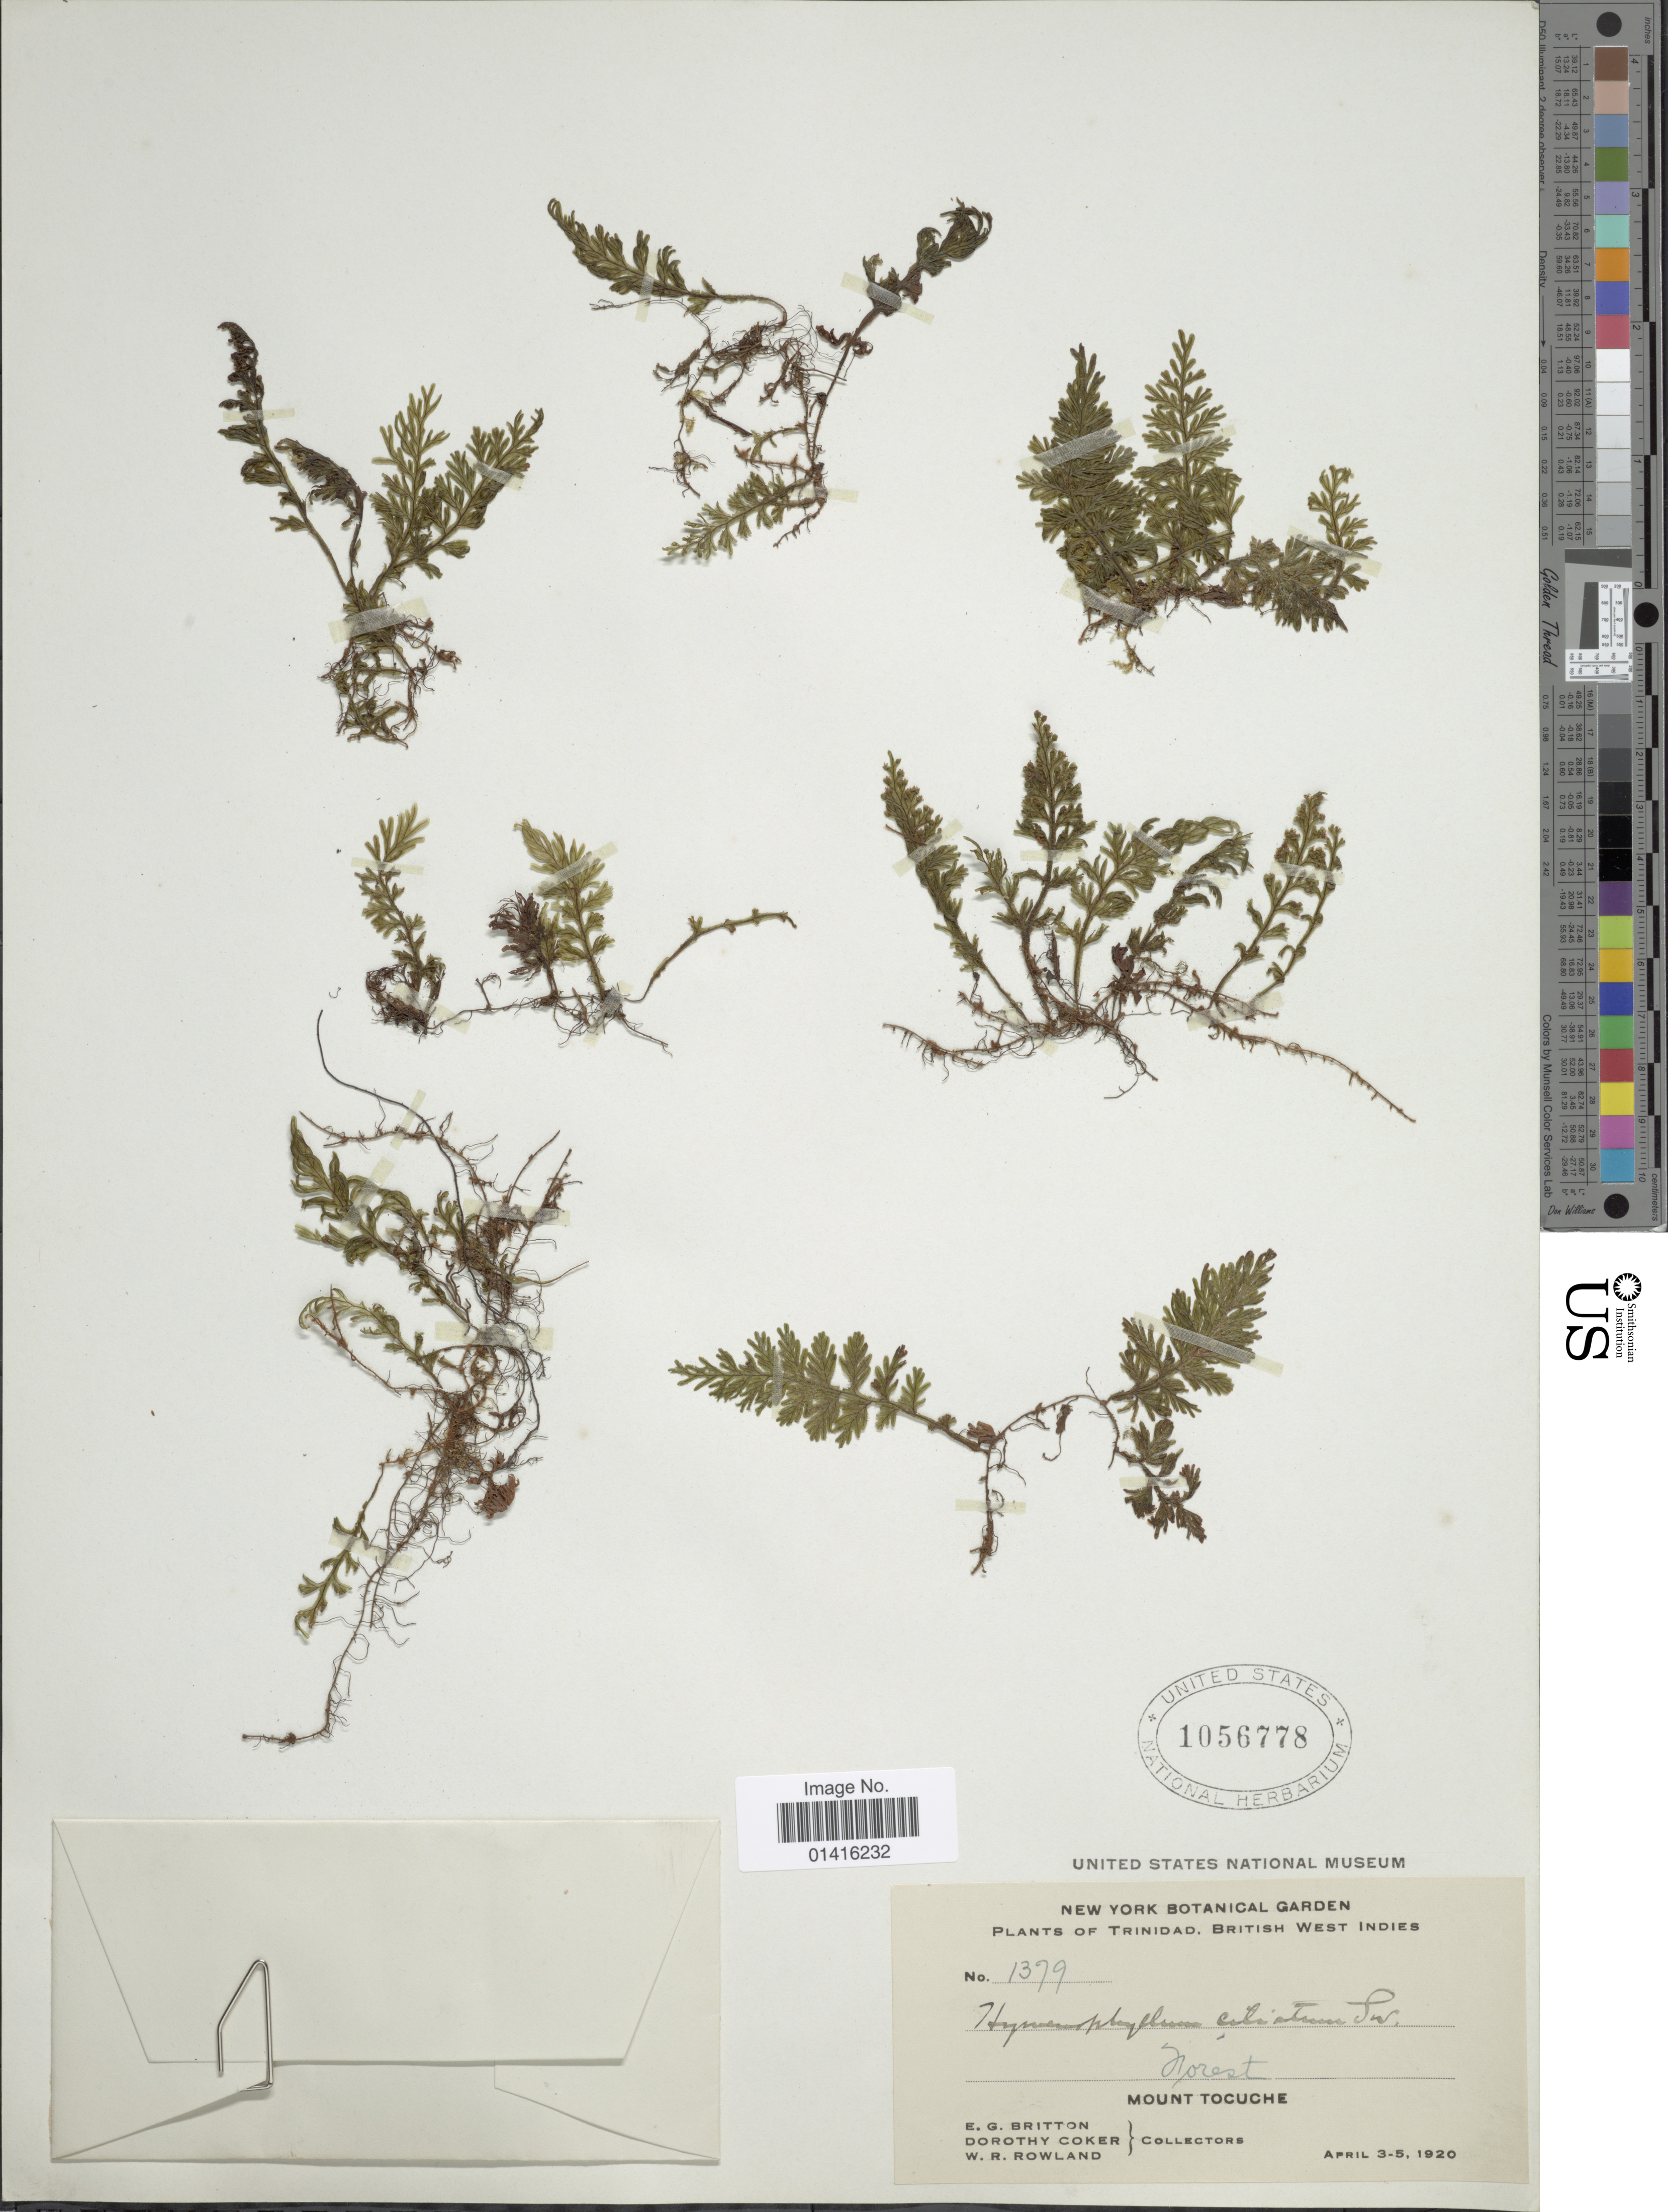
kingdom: Plantae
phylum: Tracheophyta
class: Polypodiopsida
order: Hymenophyllales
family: Hymenophyllaceae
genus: Hymenophyllum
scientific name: Hymenophyllum hirsutum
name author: (L.) Sw.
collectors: E. G. Britton, D. Coker & W. Rowland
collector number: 1379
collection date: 1920-04-03/1920-04-05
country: Trinidad and Tobago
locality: Trinidad, British West Indies, Mount Tocuche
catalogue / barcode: US 1056778